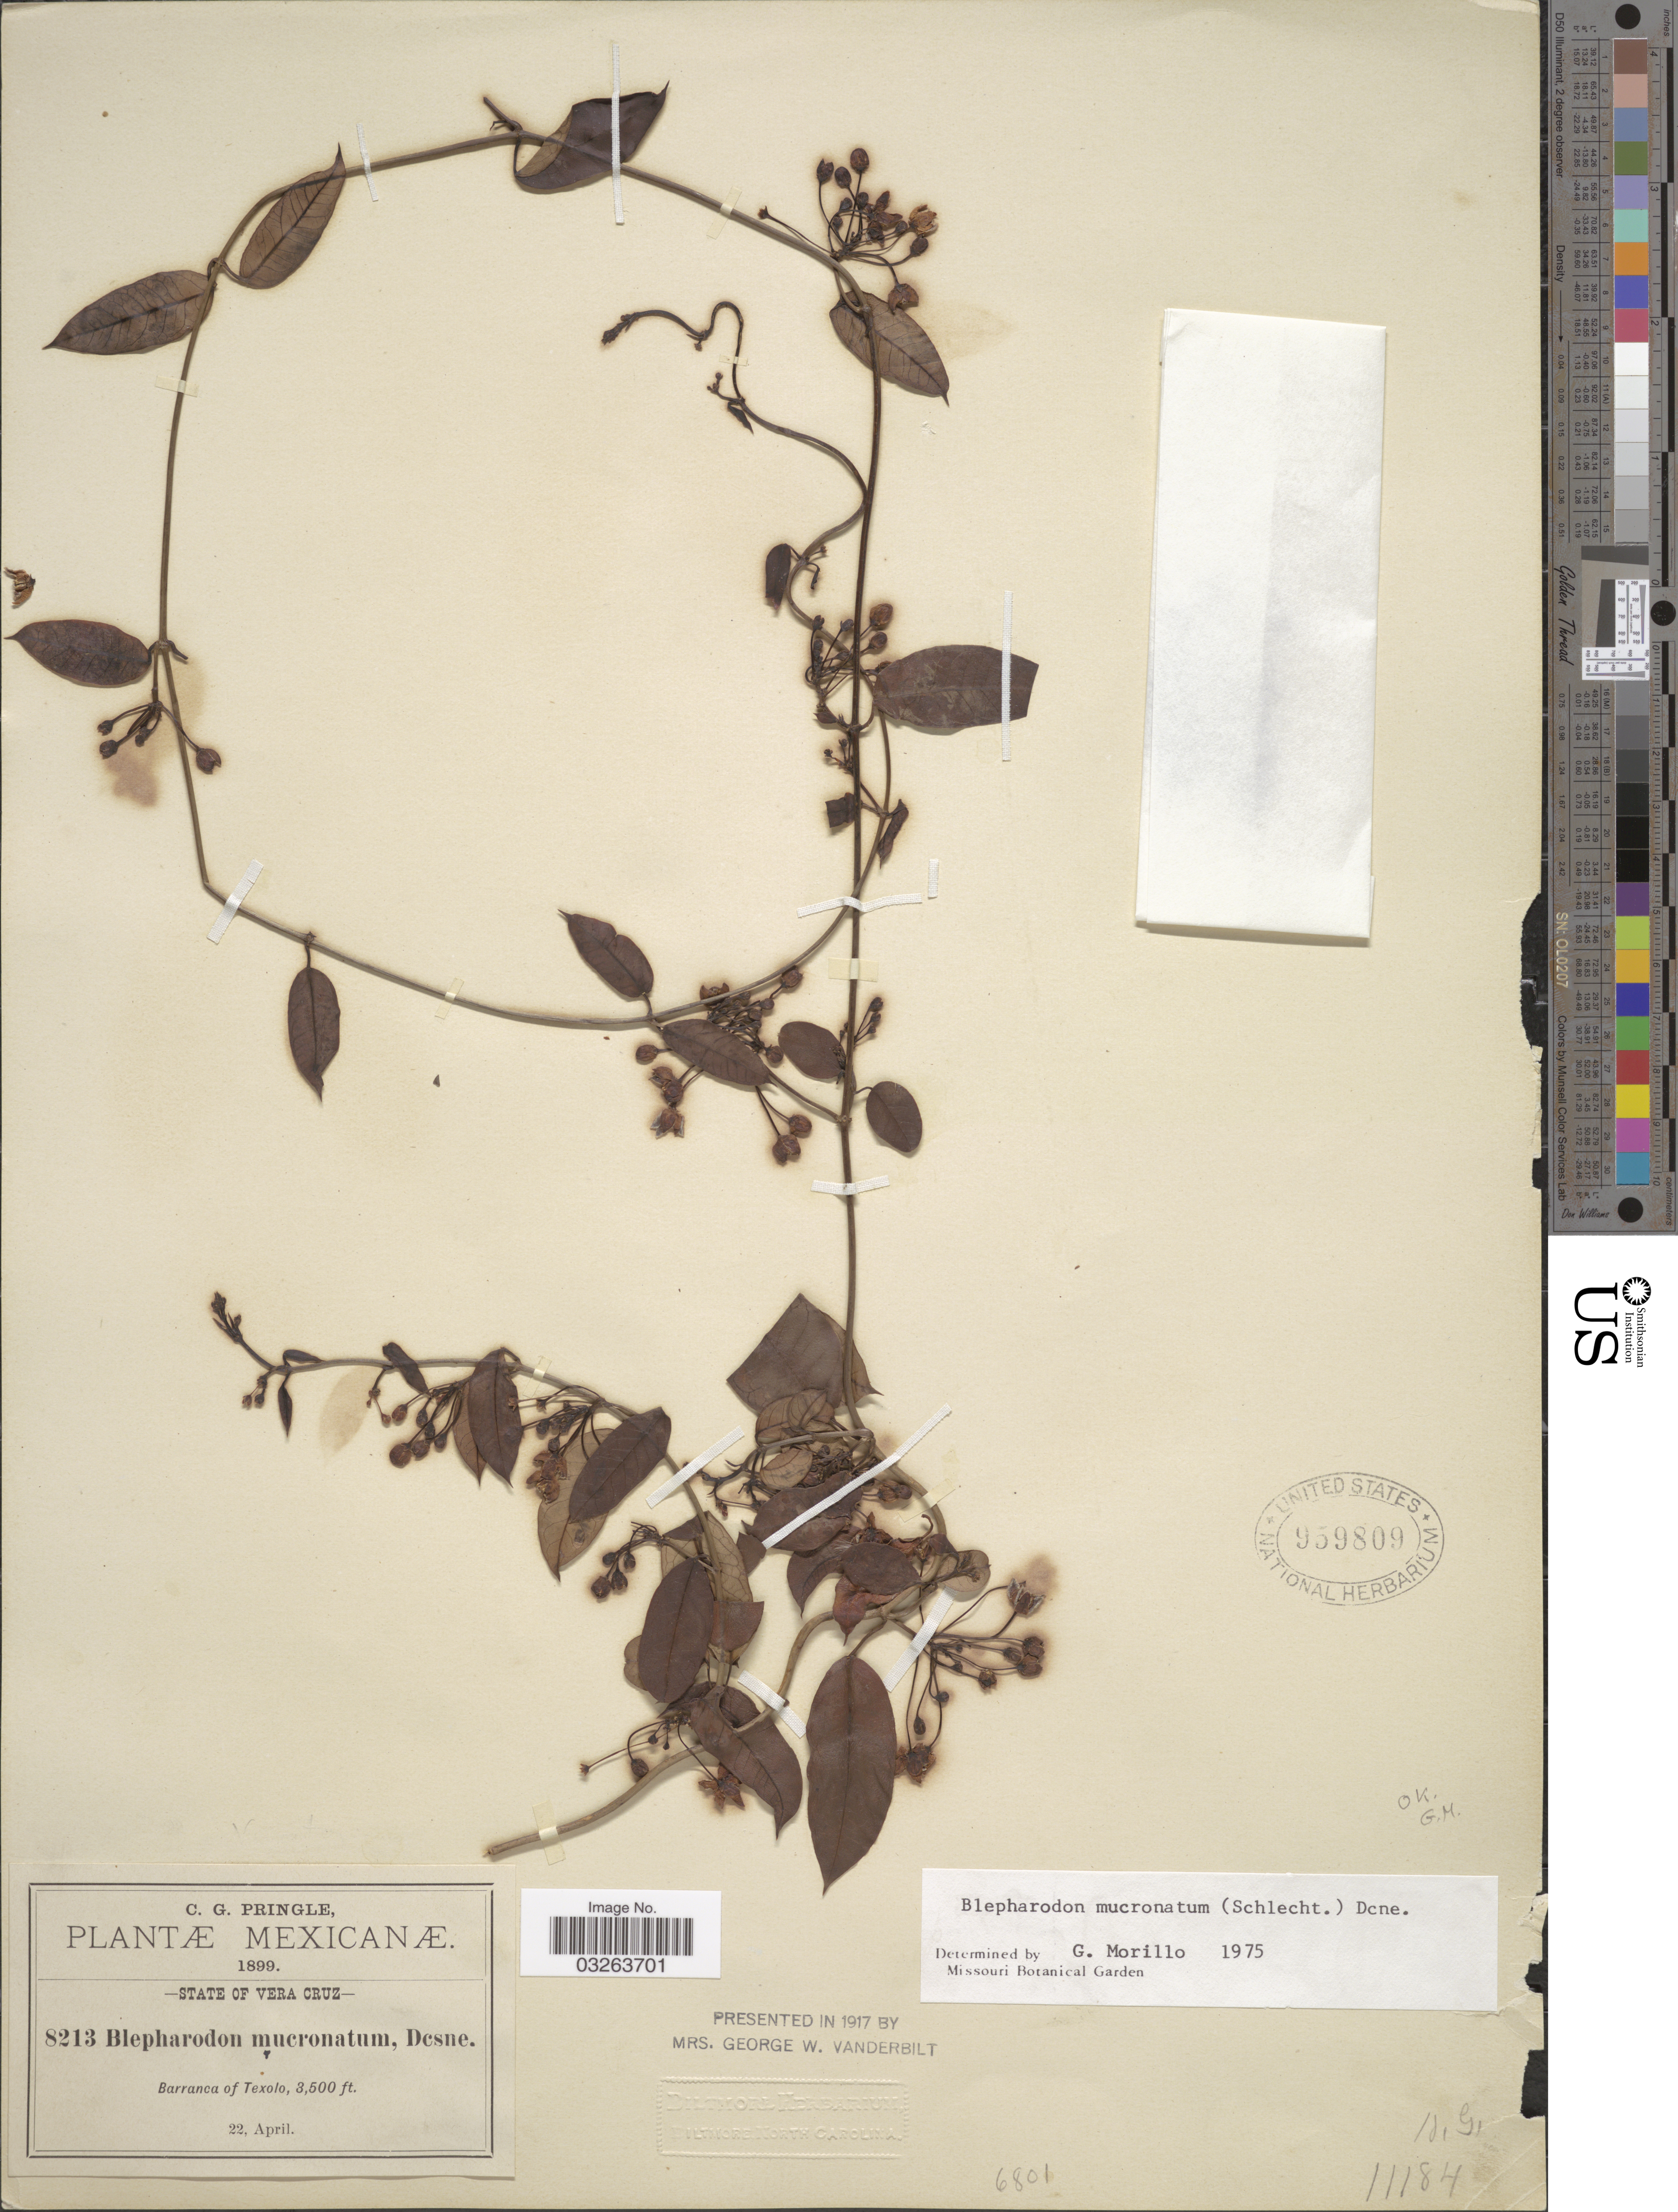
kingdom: Plantae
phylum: Tracheophyta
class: Magnoliopsida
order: Gentianales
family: Apocynaceae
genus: Blepharodon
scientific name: Blepharodon mucronatum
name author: (Schltdl.) Decne.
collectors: C. G. Pringle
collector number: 8213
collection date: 1899-04-22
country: Mexico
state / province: Veracruz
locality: Barranca of Texolo.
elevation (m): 1067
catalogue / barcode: US 959809